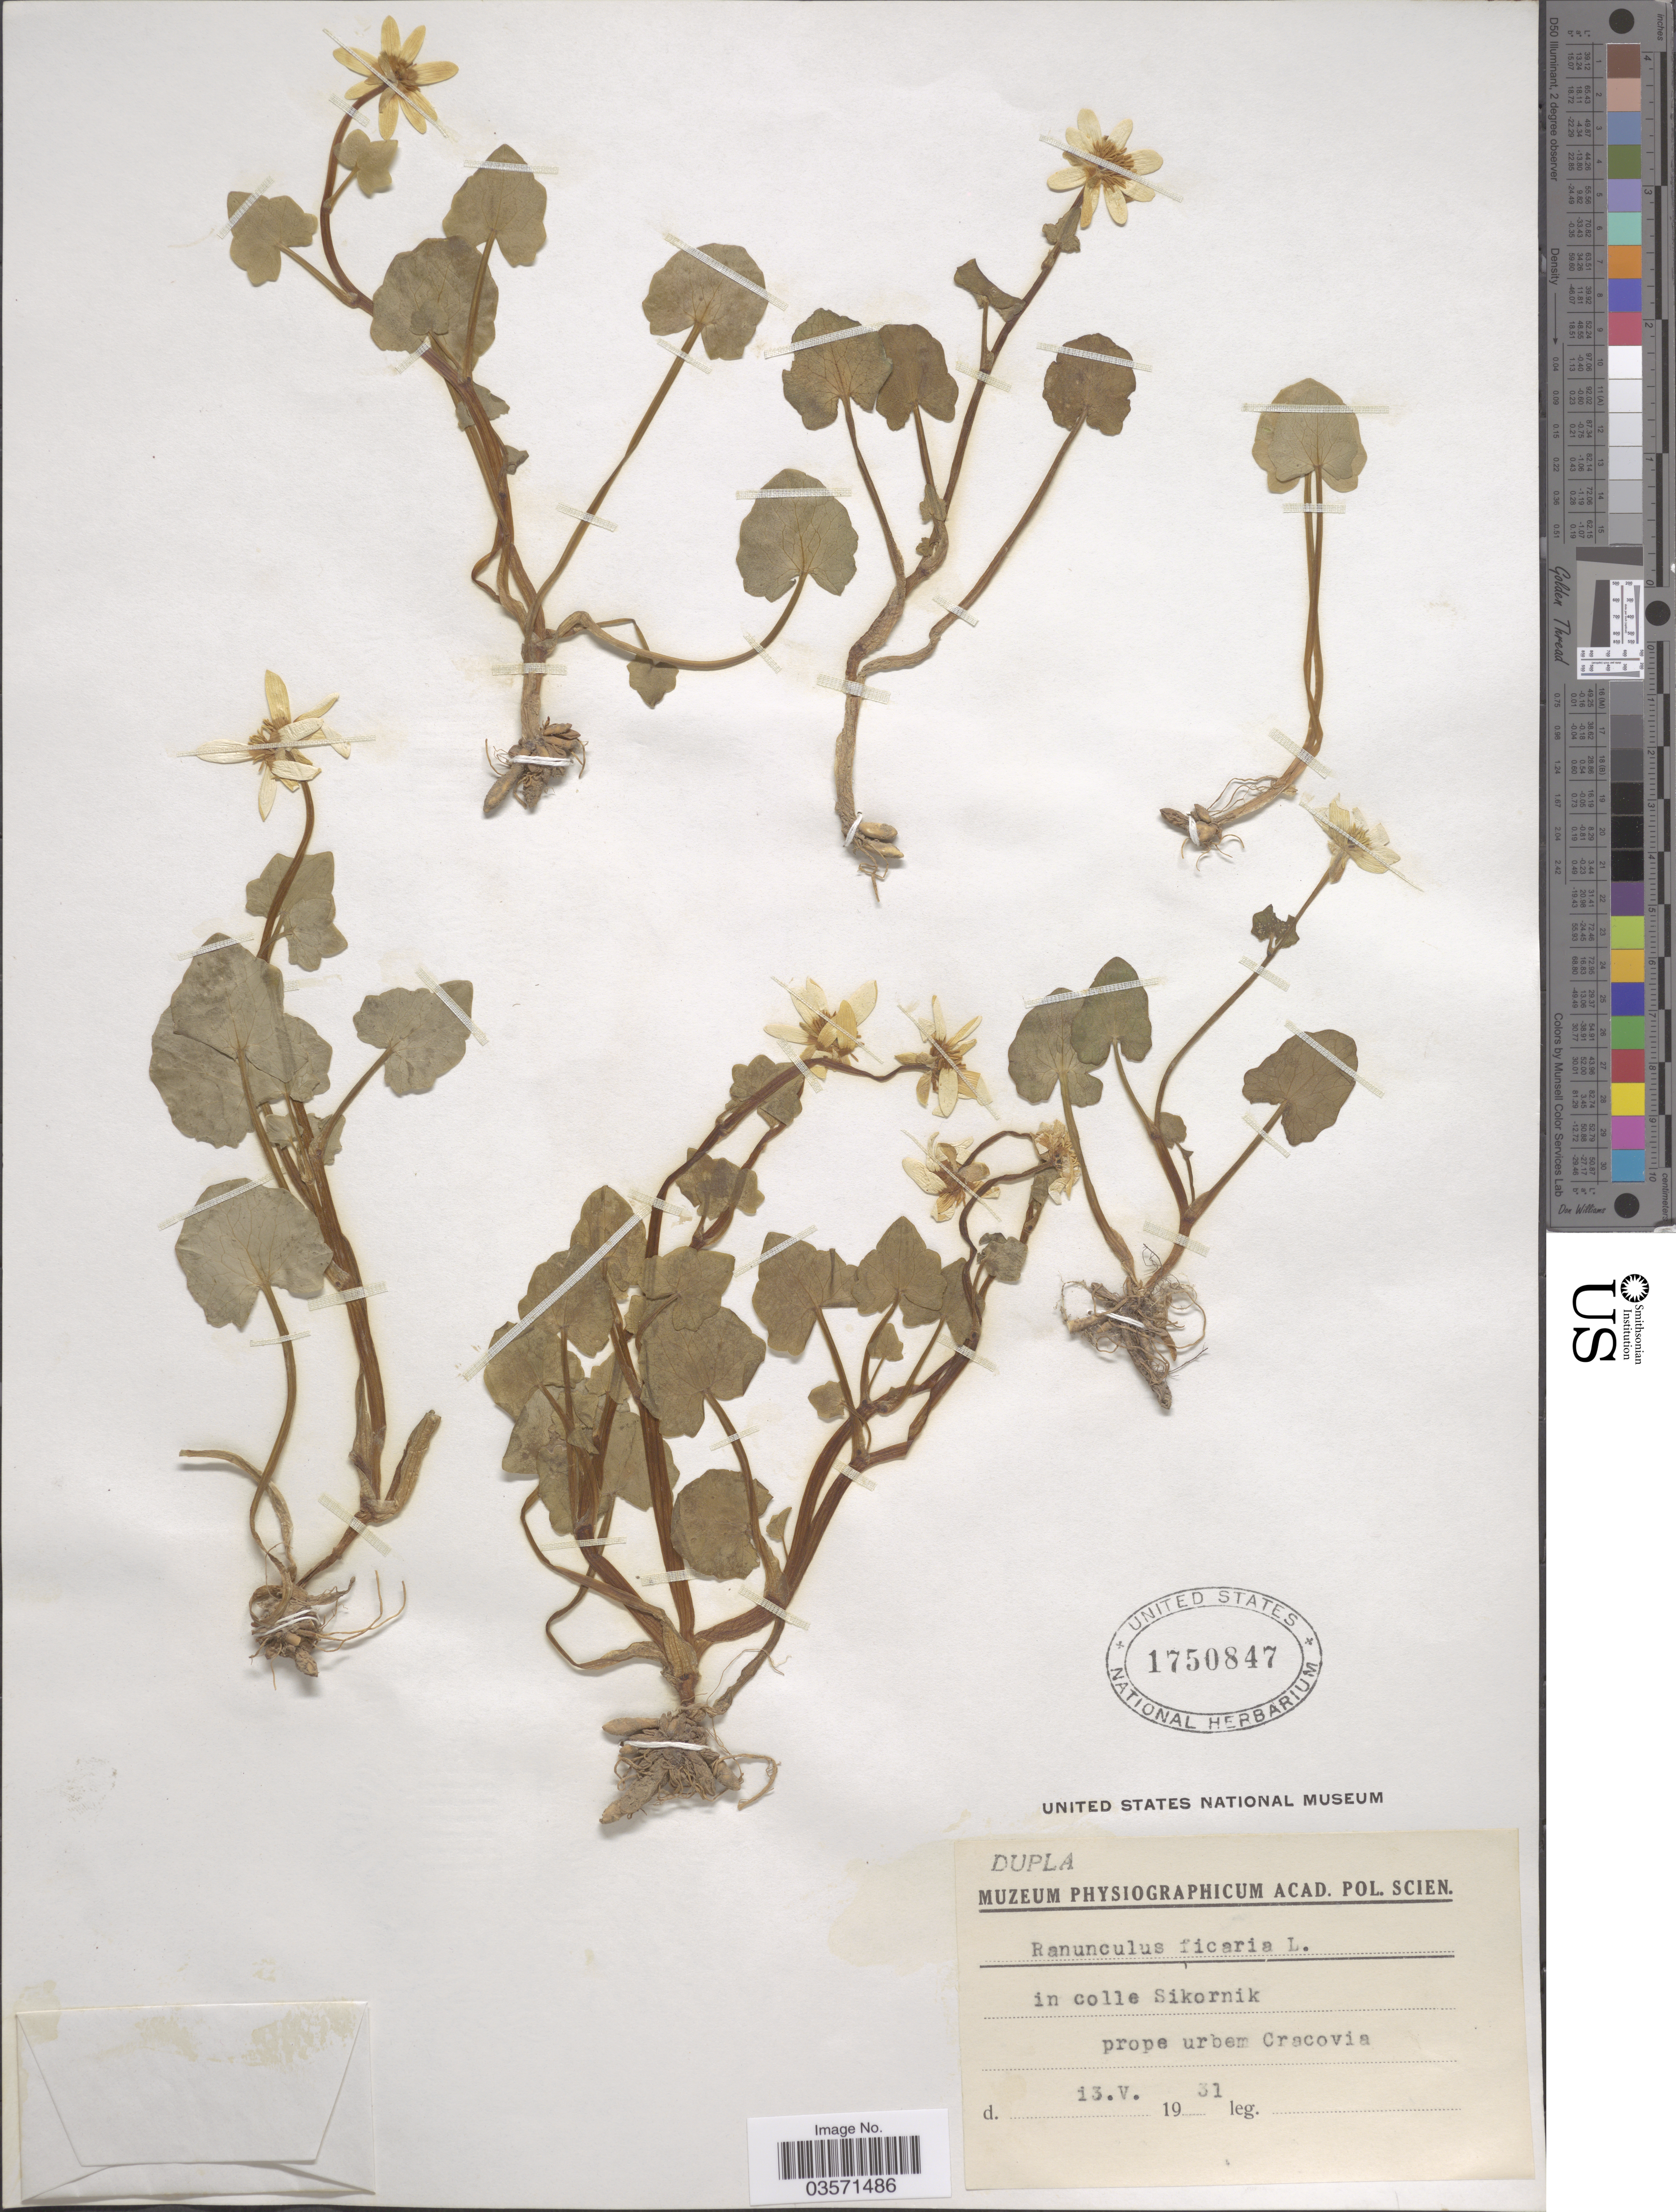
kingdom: Plantae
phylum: Tracheophyta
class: Magnoliopsida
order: Ranunculales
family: Ranunculaceae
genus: Ficaria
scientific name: Ficaria verna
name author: Huds.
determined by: Strong, M. T., (US), Smithsonian Institution - National Museum of Natural History (UNITED STATES)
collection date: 1931-05-13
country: Poland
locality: In colle Sikornik prope urbem Cracovia.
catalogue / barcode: US 1750847